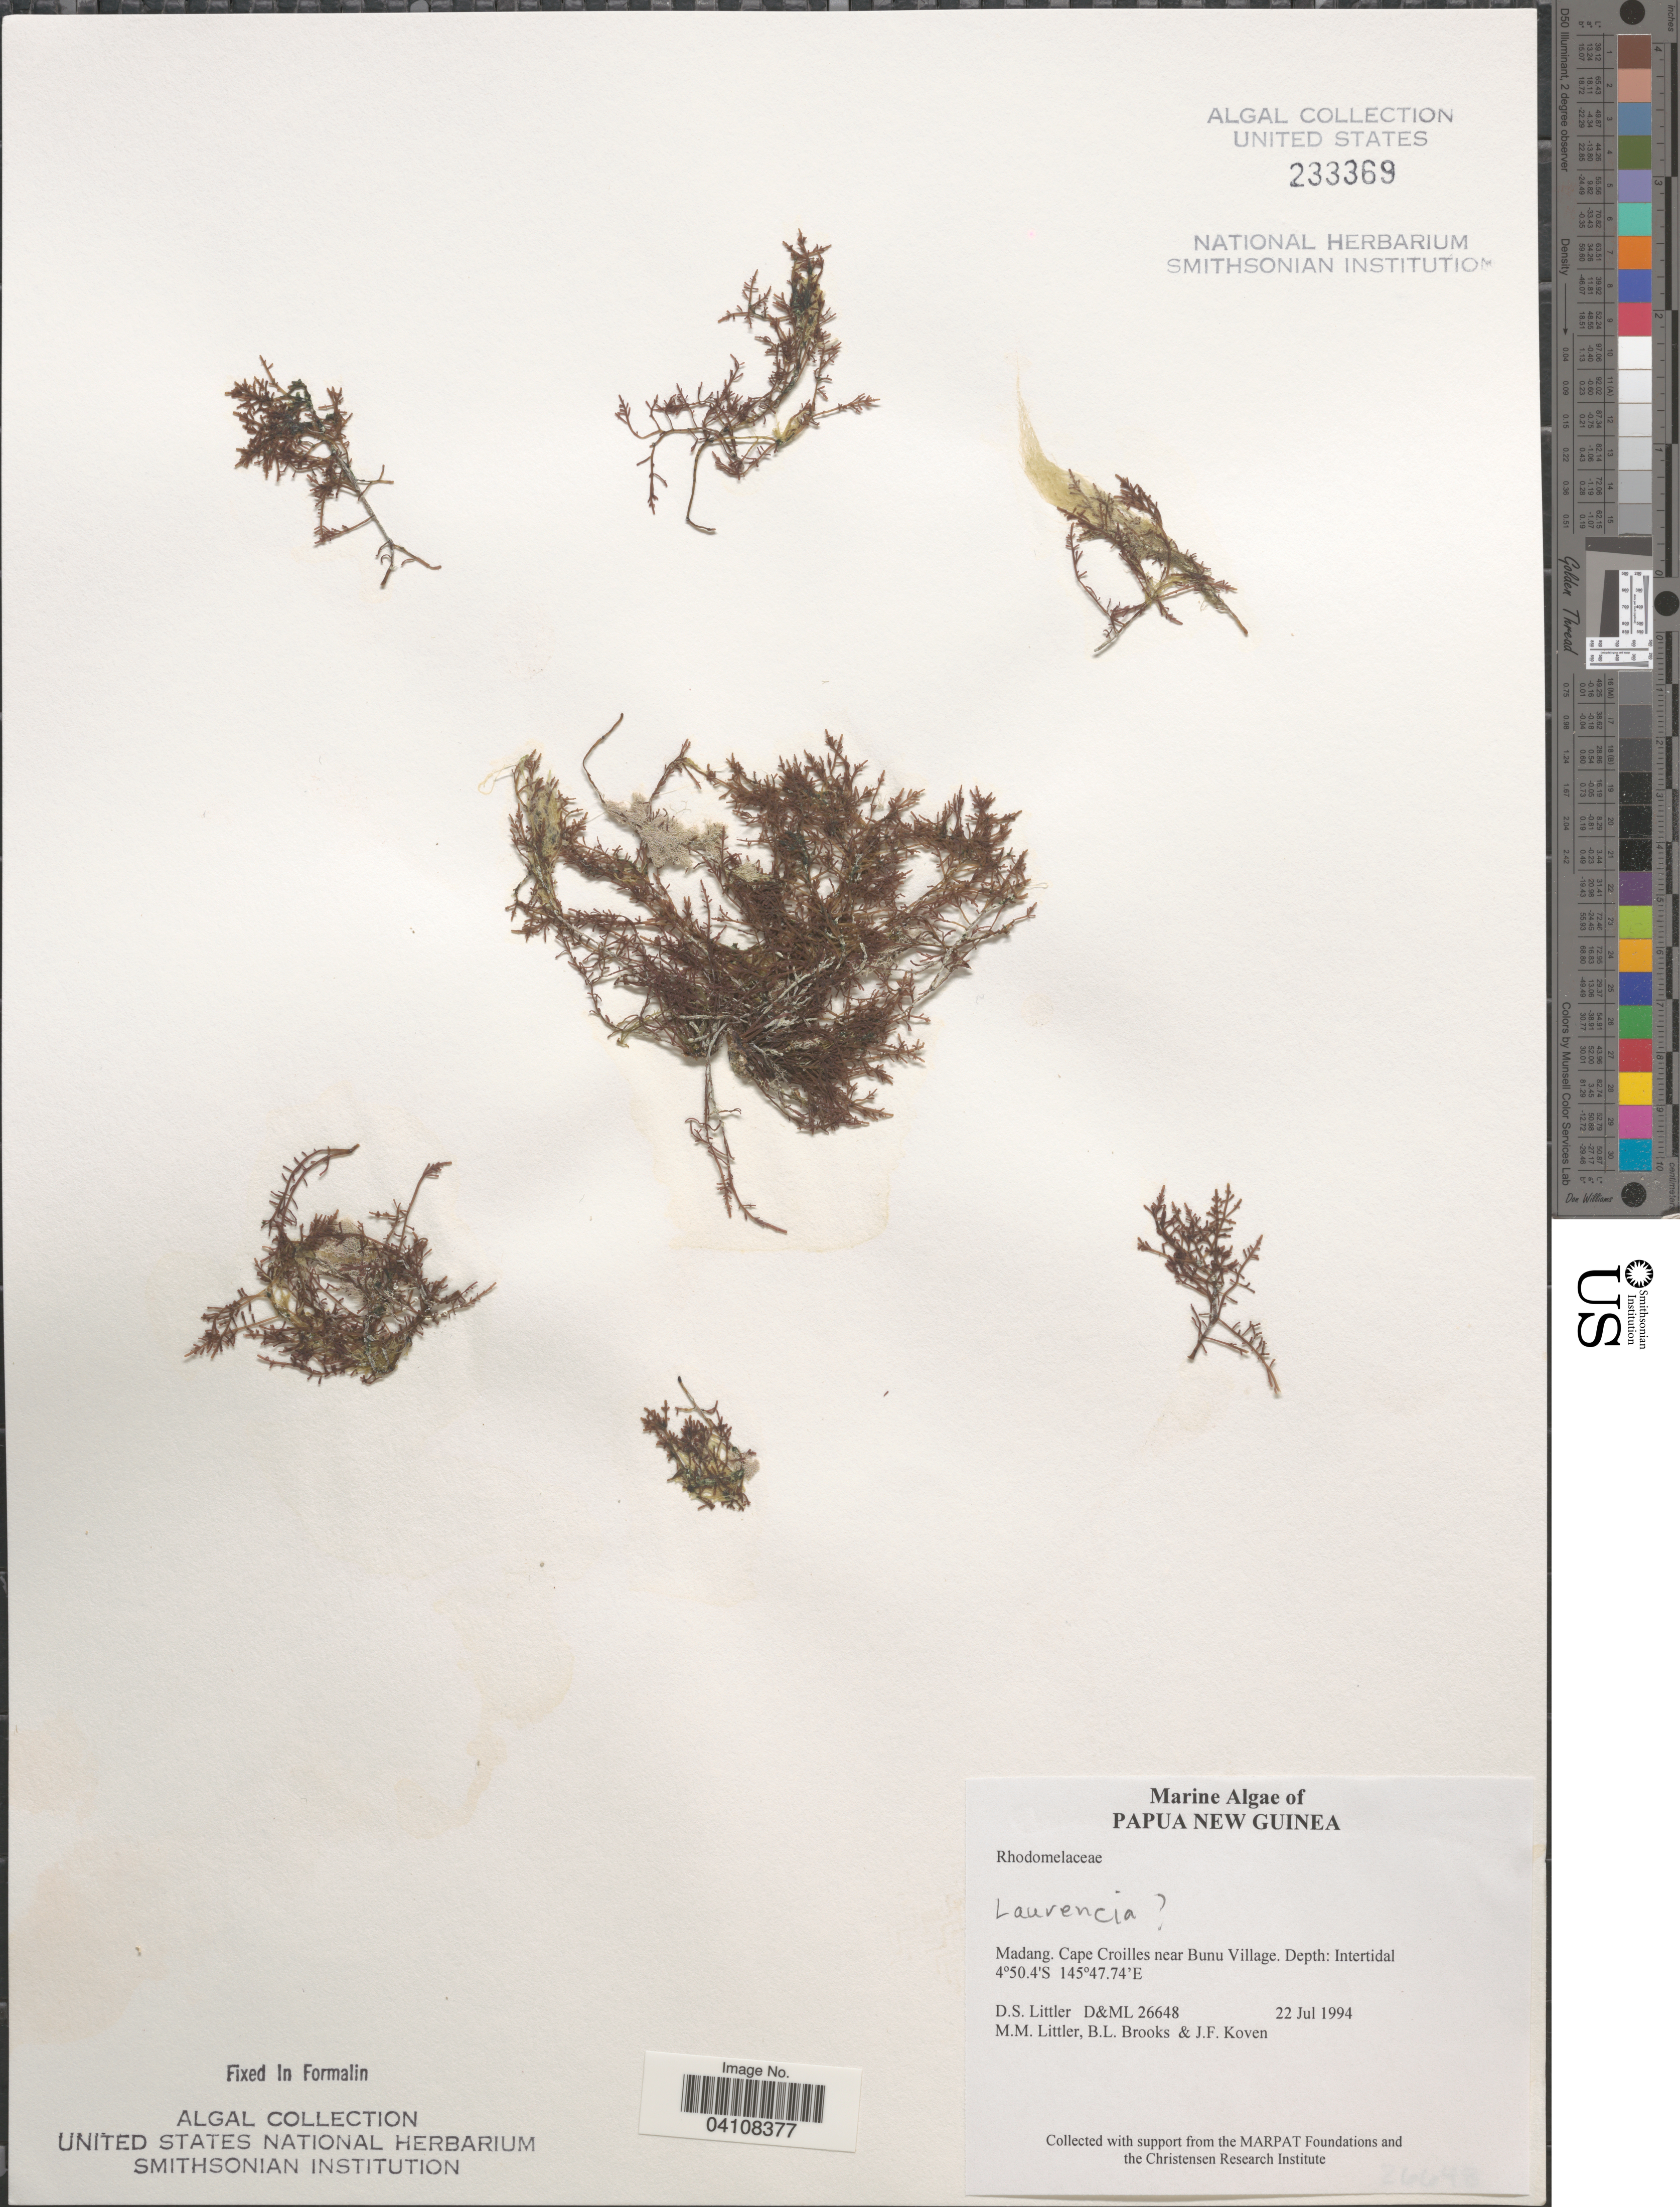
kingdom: Plantae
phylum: Rhodophyta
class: Florideophyceae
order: Ceramiales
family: Rhodomelaceae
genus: Laurencia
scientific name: Laurencia sp.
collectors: D. S. Littler, B. Brooks & J. Koven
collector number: D&ML26648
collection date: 1994-07-22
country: Papua New Guinea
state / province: Madang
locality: Cape Croilles near Bunu Village.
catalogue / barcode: US 233369